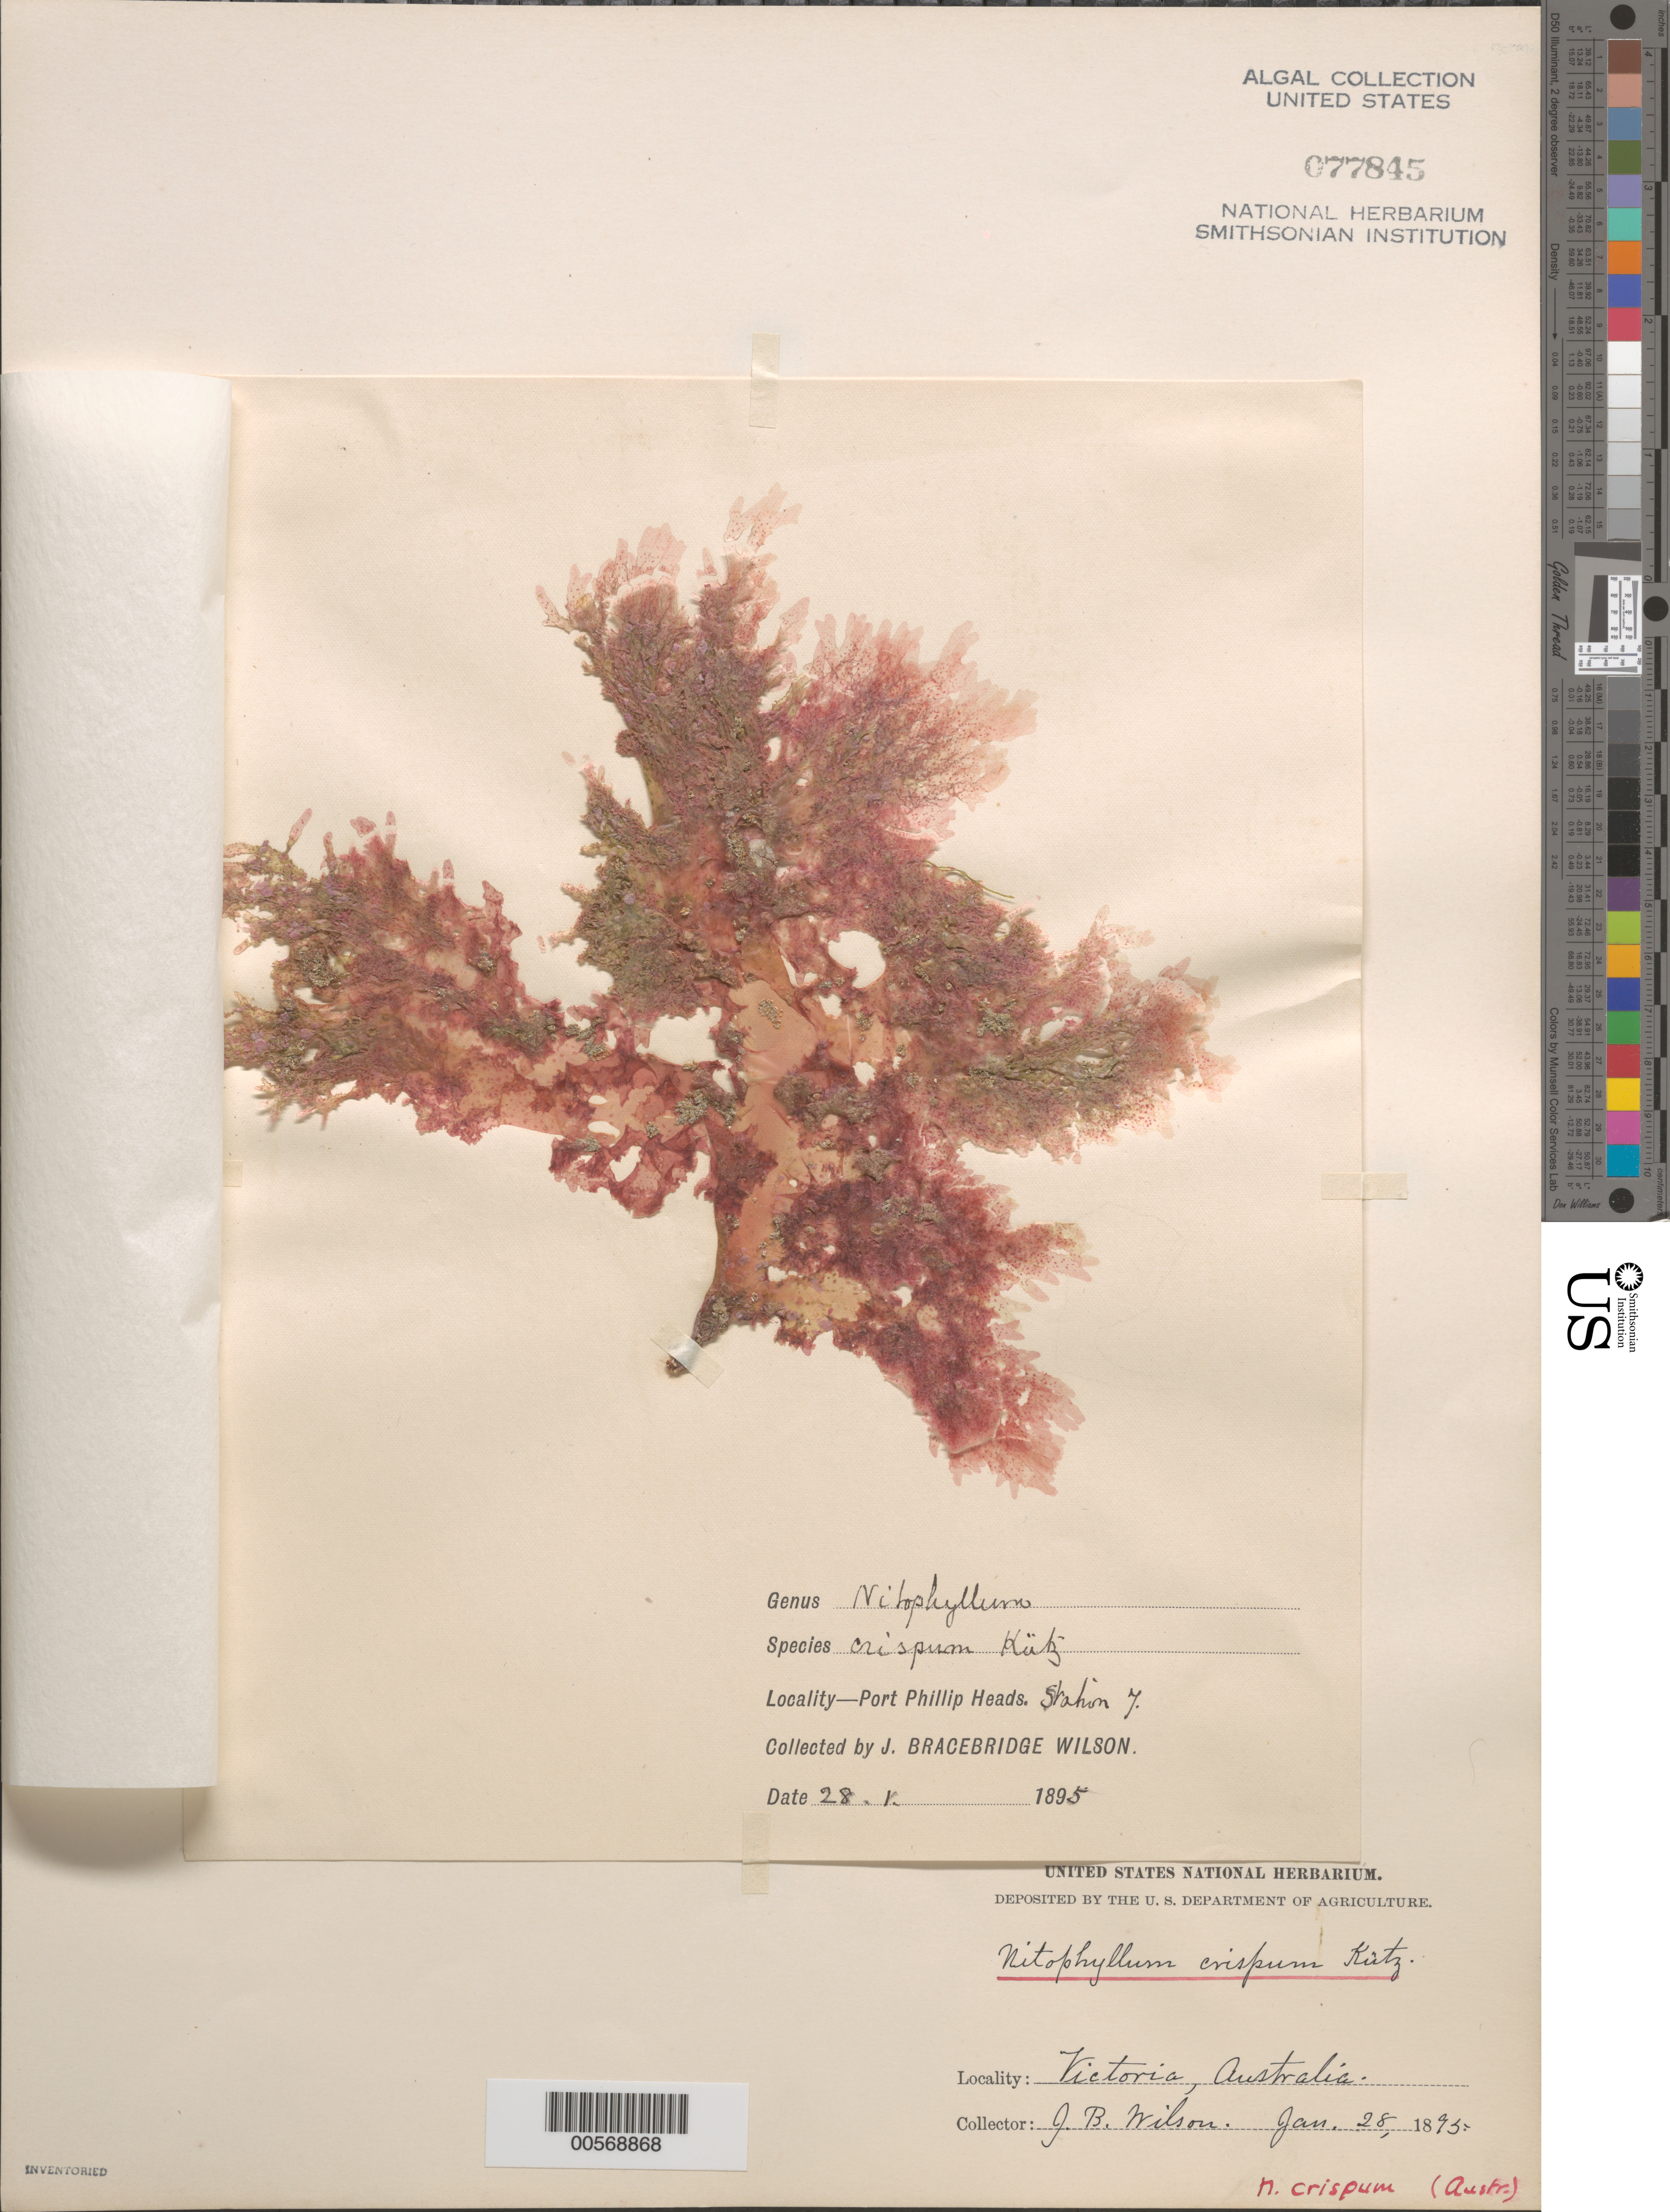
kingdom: Plantae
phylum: Rhodophyta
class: Florideophyceae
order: Ceramiales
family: Delesseriaceae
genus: Nitophyllum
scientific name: Nitophyllum crispum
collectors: J. B. Wilson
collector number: Station 7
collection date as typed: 28 Jan 1895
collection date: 1895-01-28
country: Australia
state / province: Victoria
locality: Port Phillip Heads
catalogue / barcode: US 77845